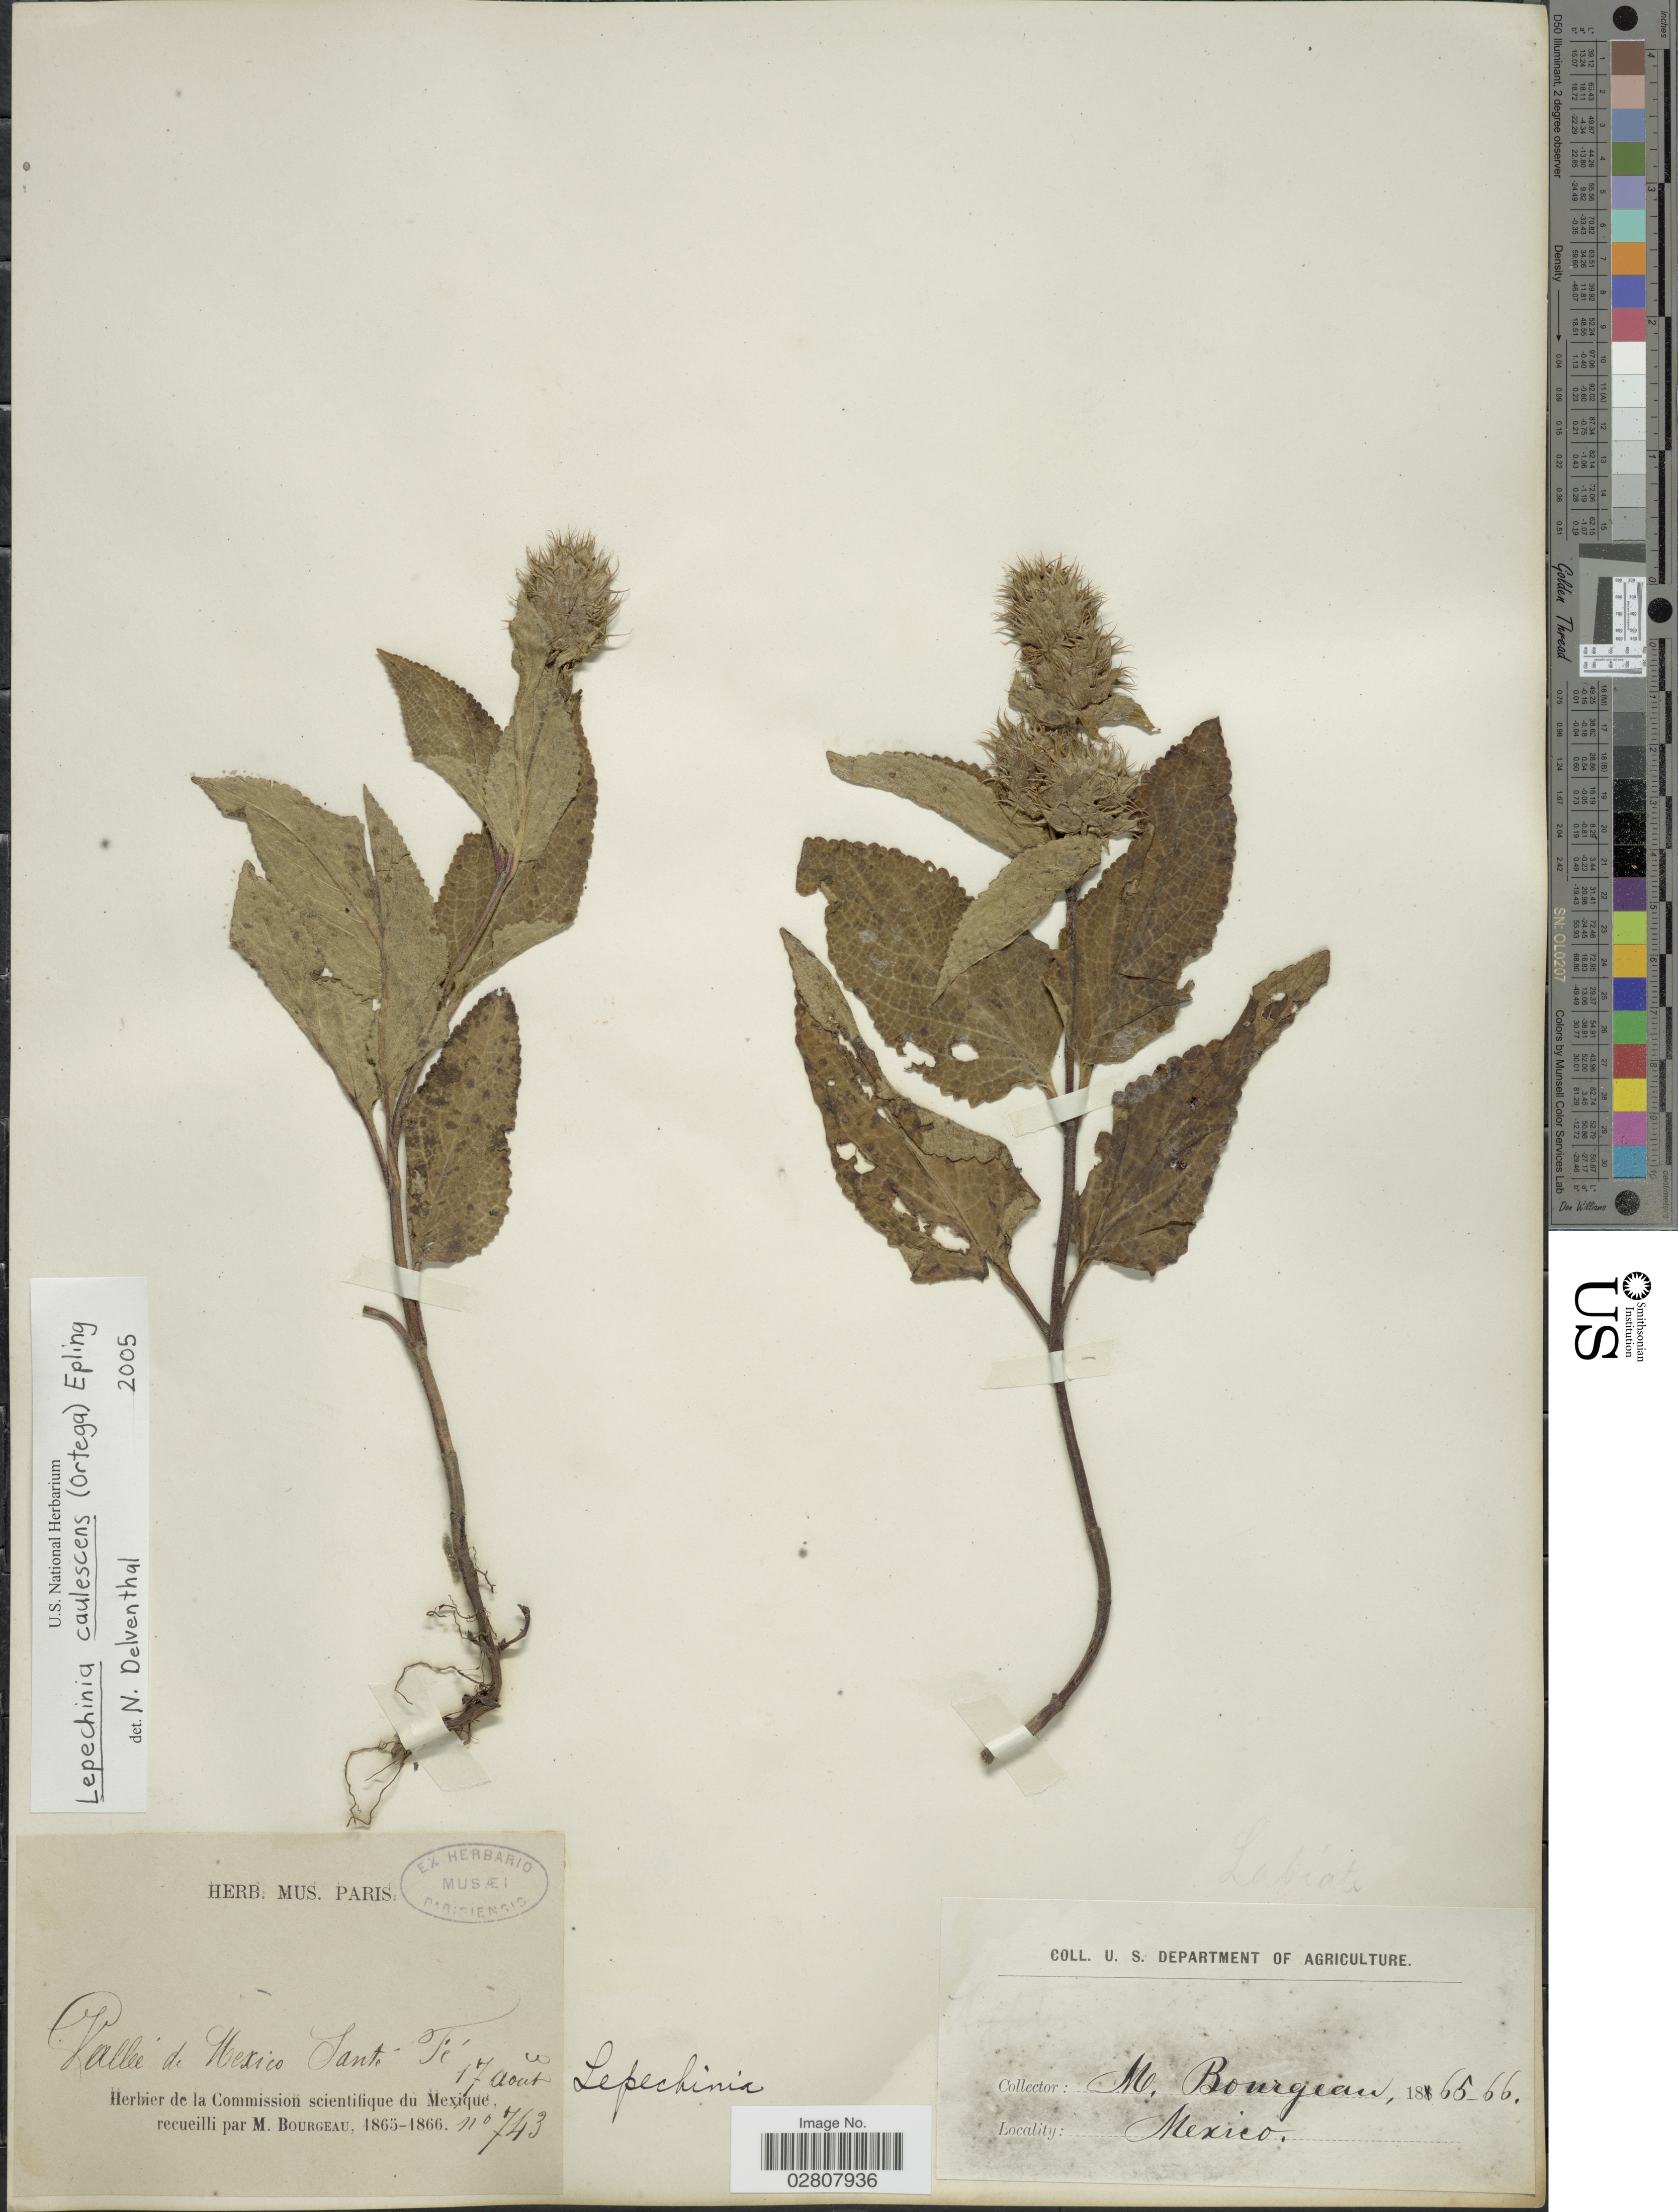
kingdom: Plantae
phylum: Tracheophyta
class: Magnoliopsida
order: Lamiales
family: Lamiaceae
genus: Lepechinia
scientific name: Lepechinia caulescens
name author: (Ortega) Epling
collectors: M. Bourgeau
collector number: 743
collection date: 1865-08-17/1866-08-17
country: Mexico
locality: Vallée de Mexico Santé Fé.